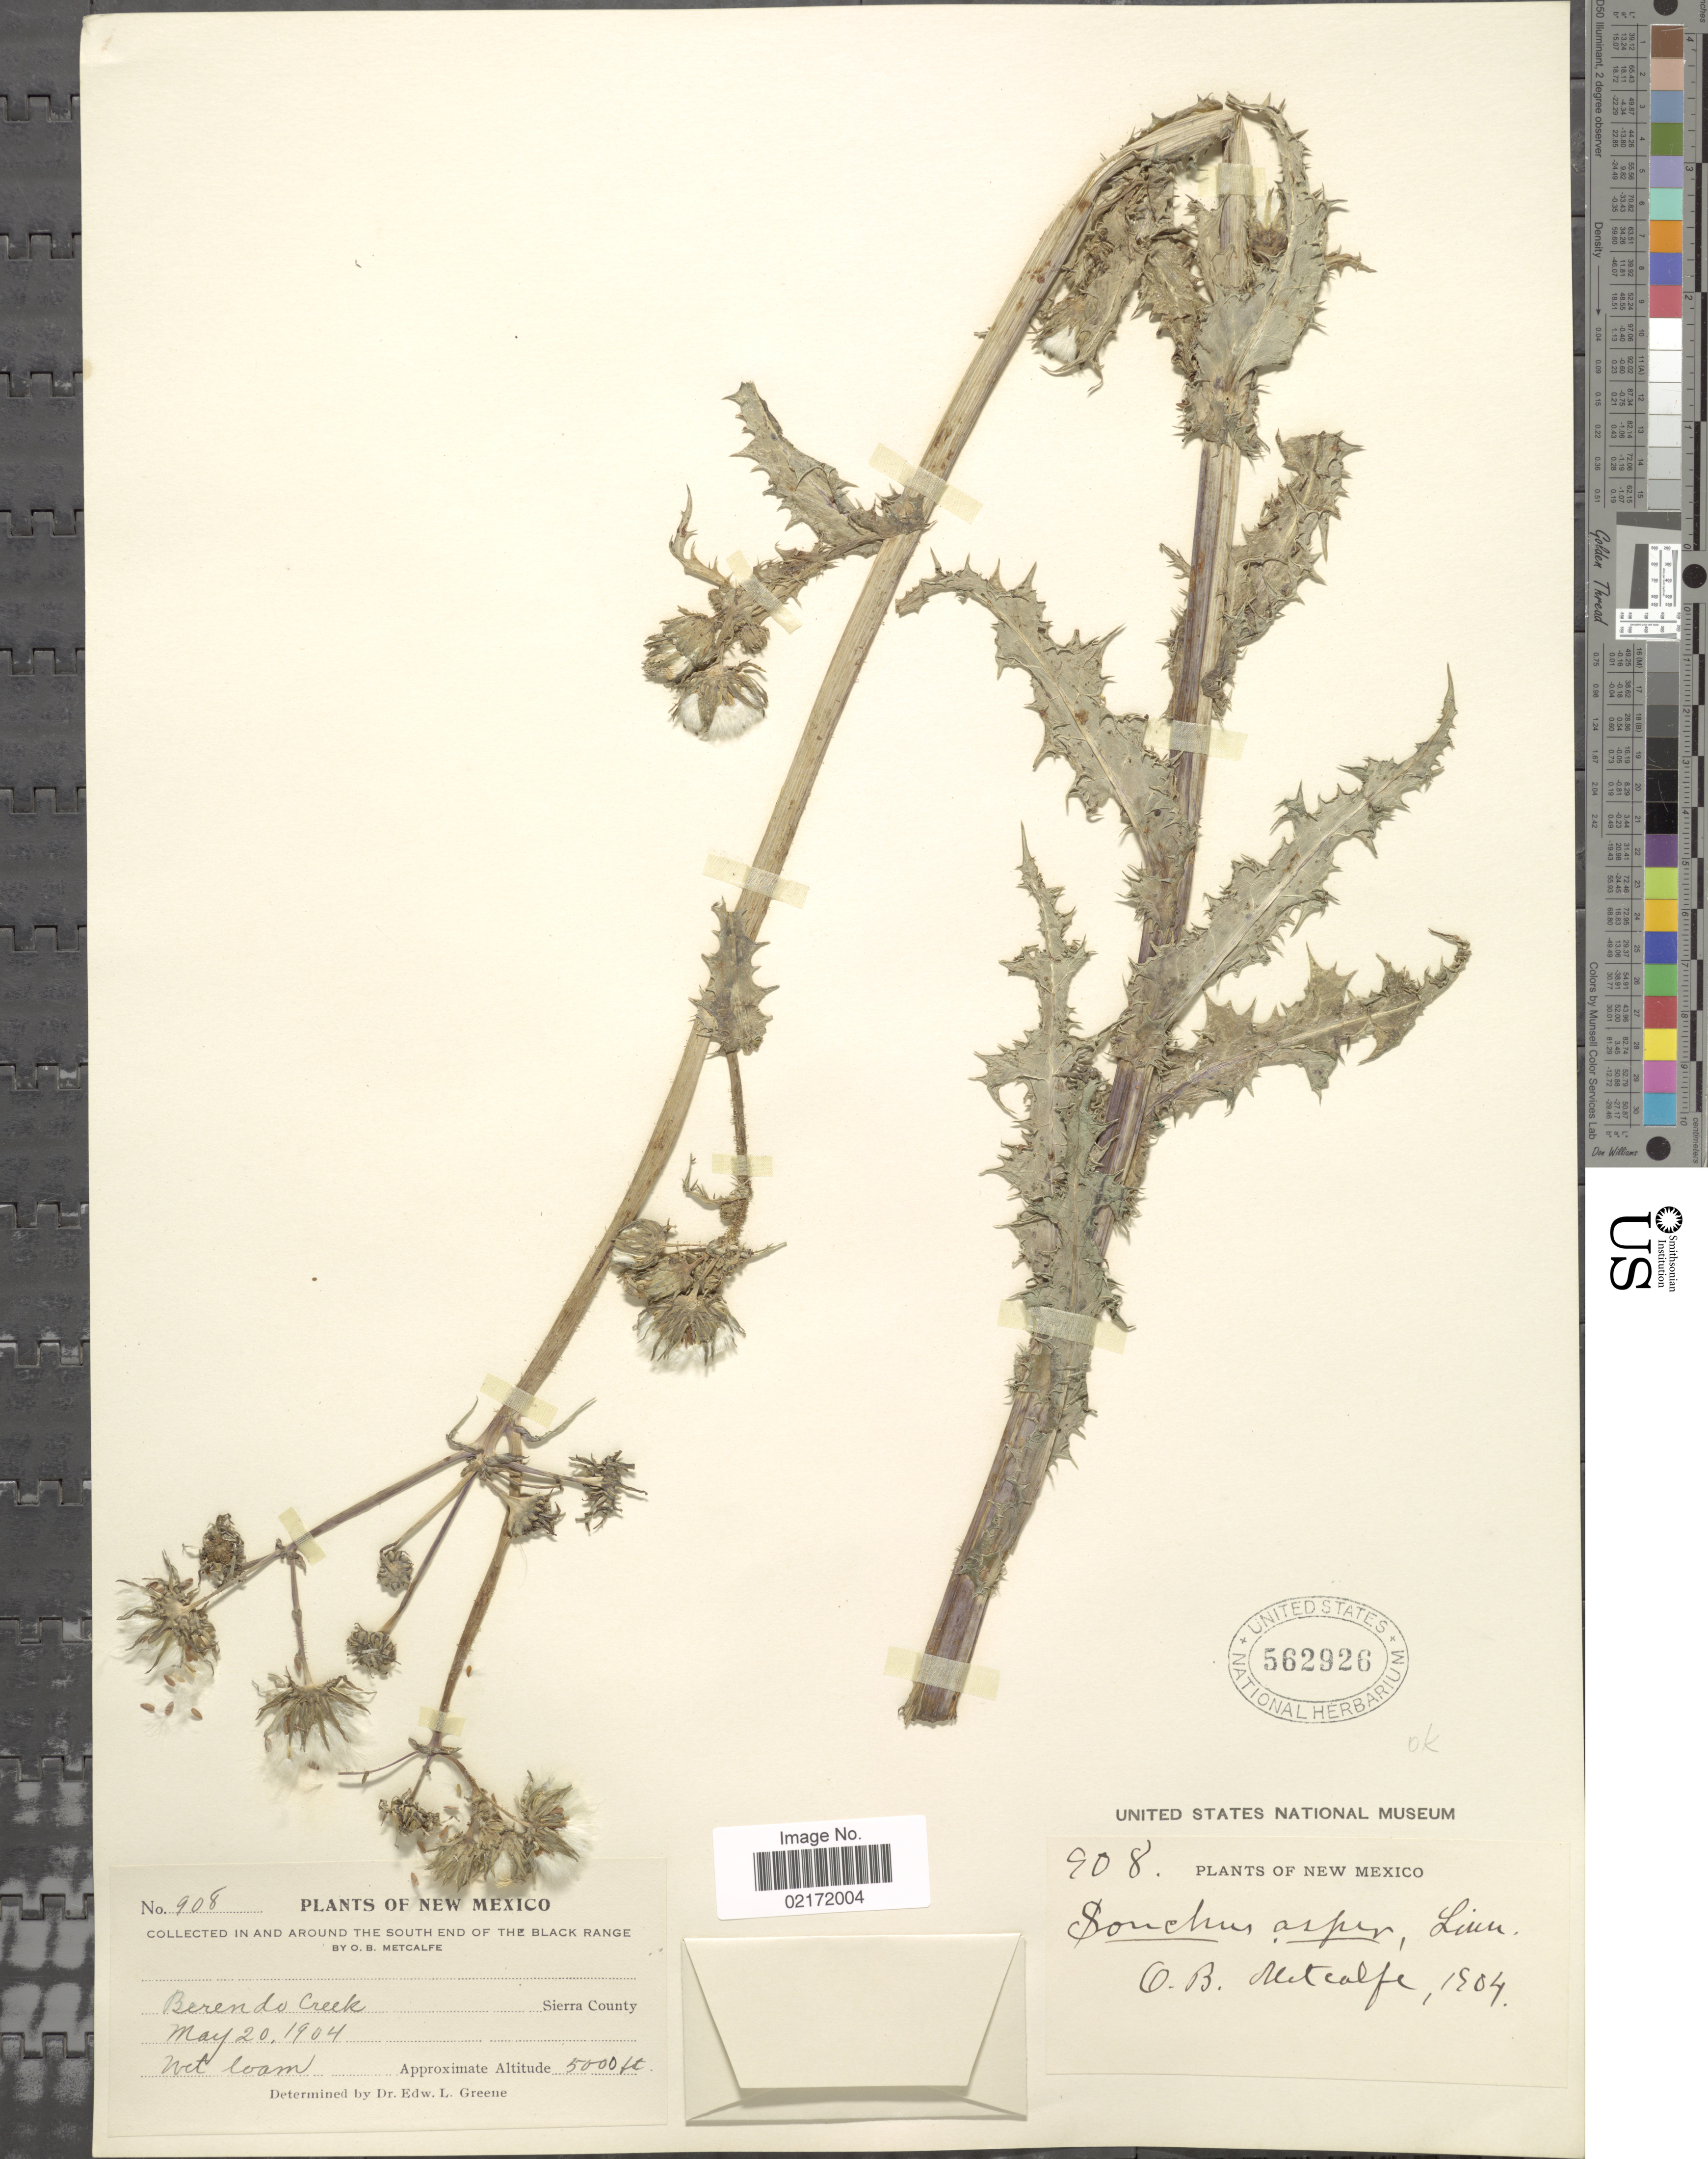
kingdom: Plantae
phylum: Tracheophyta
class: Magnoliopsida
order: Asterales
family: Asteraceae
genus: Sonchus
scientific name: Sonchus asper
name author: (L.) Hill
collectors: O. B. Metcalfe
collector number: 908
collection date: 1904-05-20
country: United States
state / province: New Mexico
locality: In and around the South End of the Black Range. Nerendo Creek. Sierra County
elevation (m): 1524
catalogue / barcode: US 562926